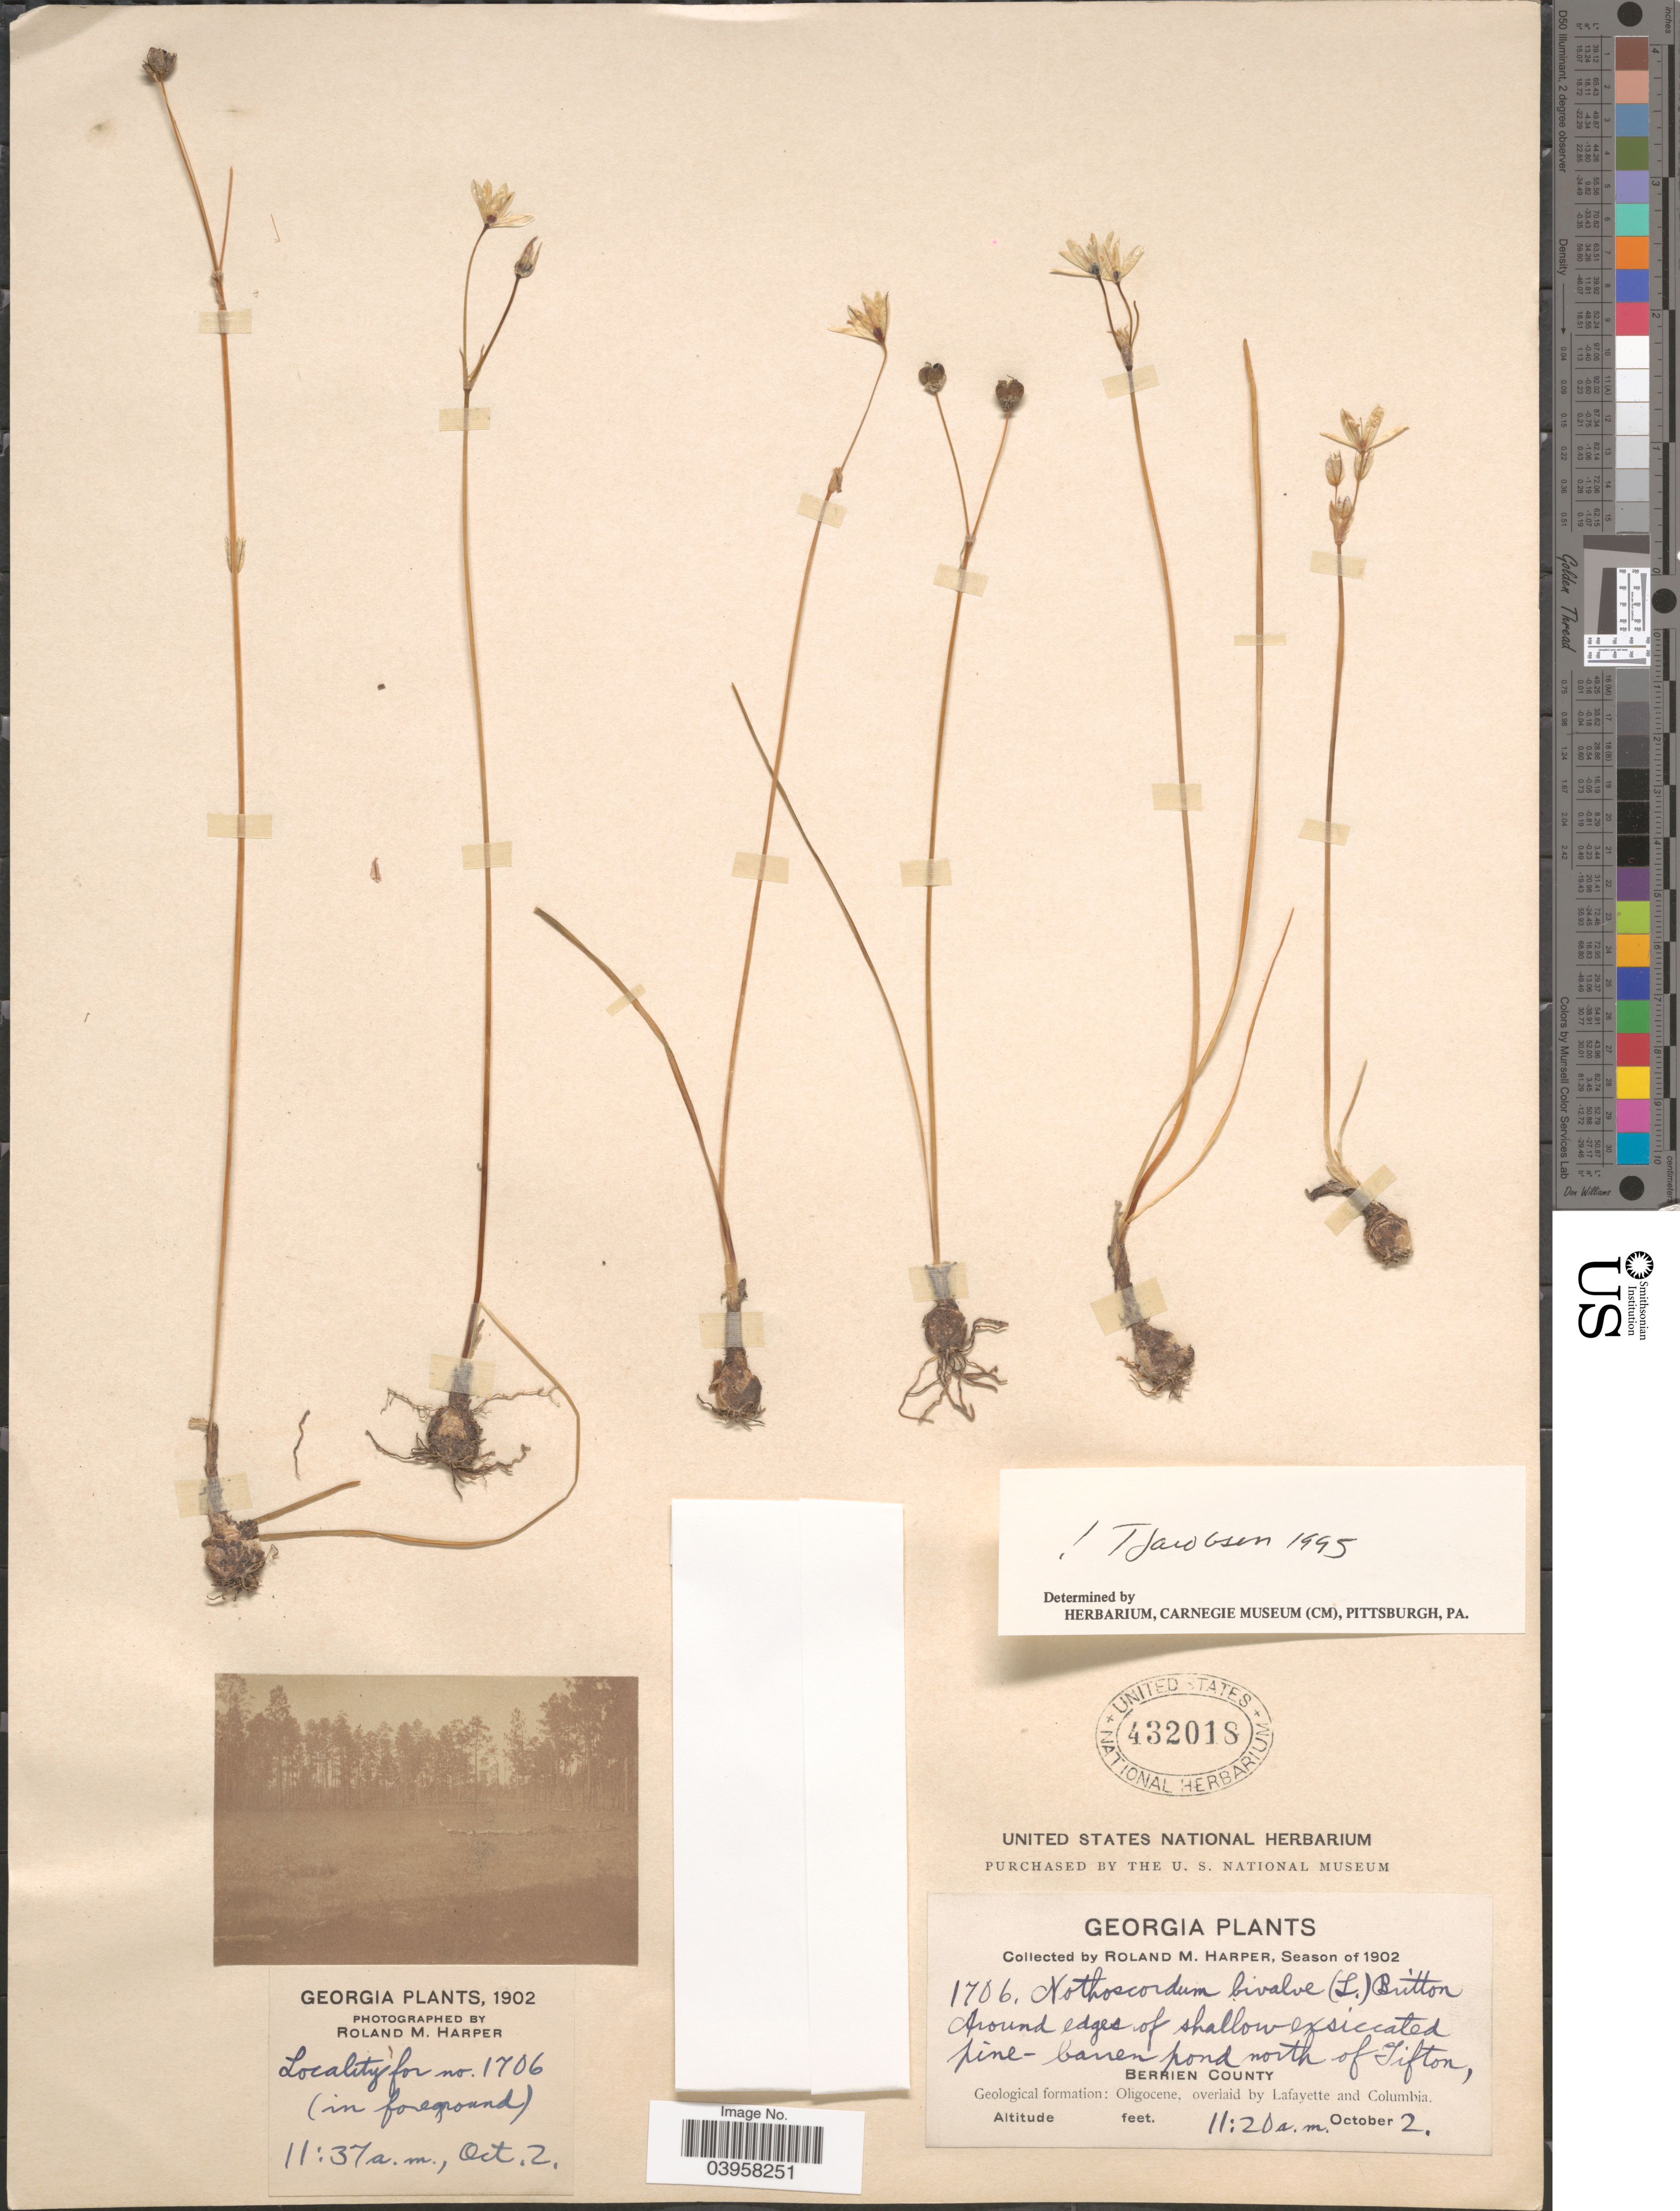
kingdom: Plantae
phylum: Tracheophyta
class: Liliopsida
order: Asparagales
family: Amaryllidaceae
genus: Nothoscordum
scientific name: Nothoscordum bivalve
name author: (L.) Britton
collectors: R. M. Harper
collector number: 1706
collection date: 1902-10-02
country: United States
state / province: Georgia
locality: Around edges of shallow exsiccated pine-barren pond north of Tifton, Berrien County. Geological formation: Oligocene, overlaid by Lafayette and Columbia.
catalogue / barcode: US 432018